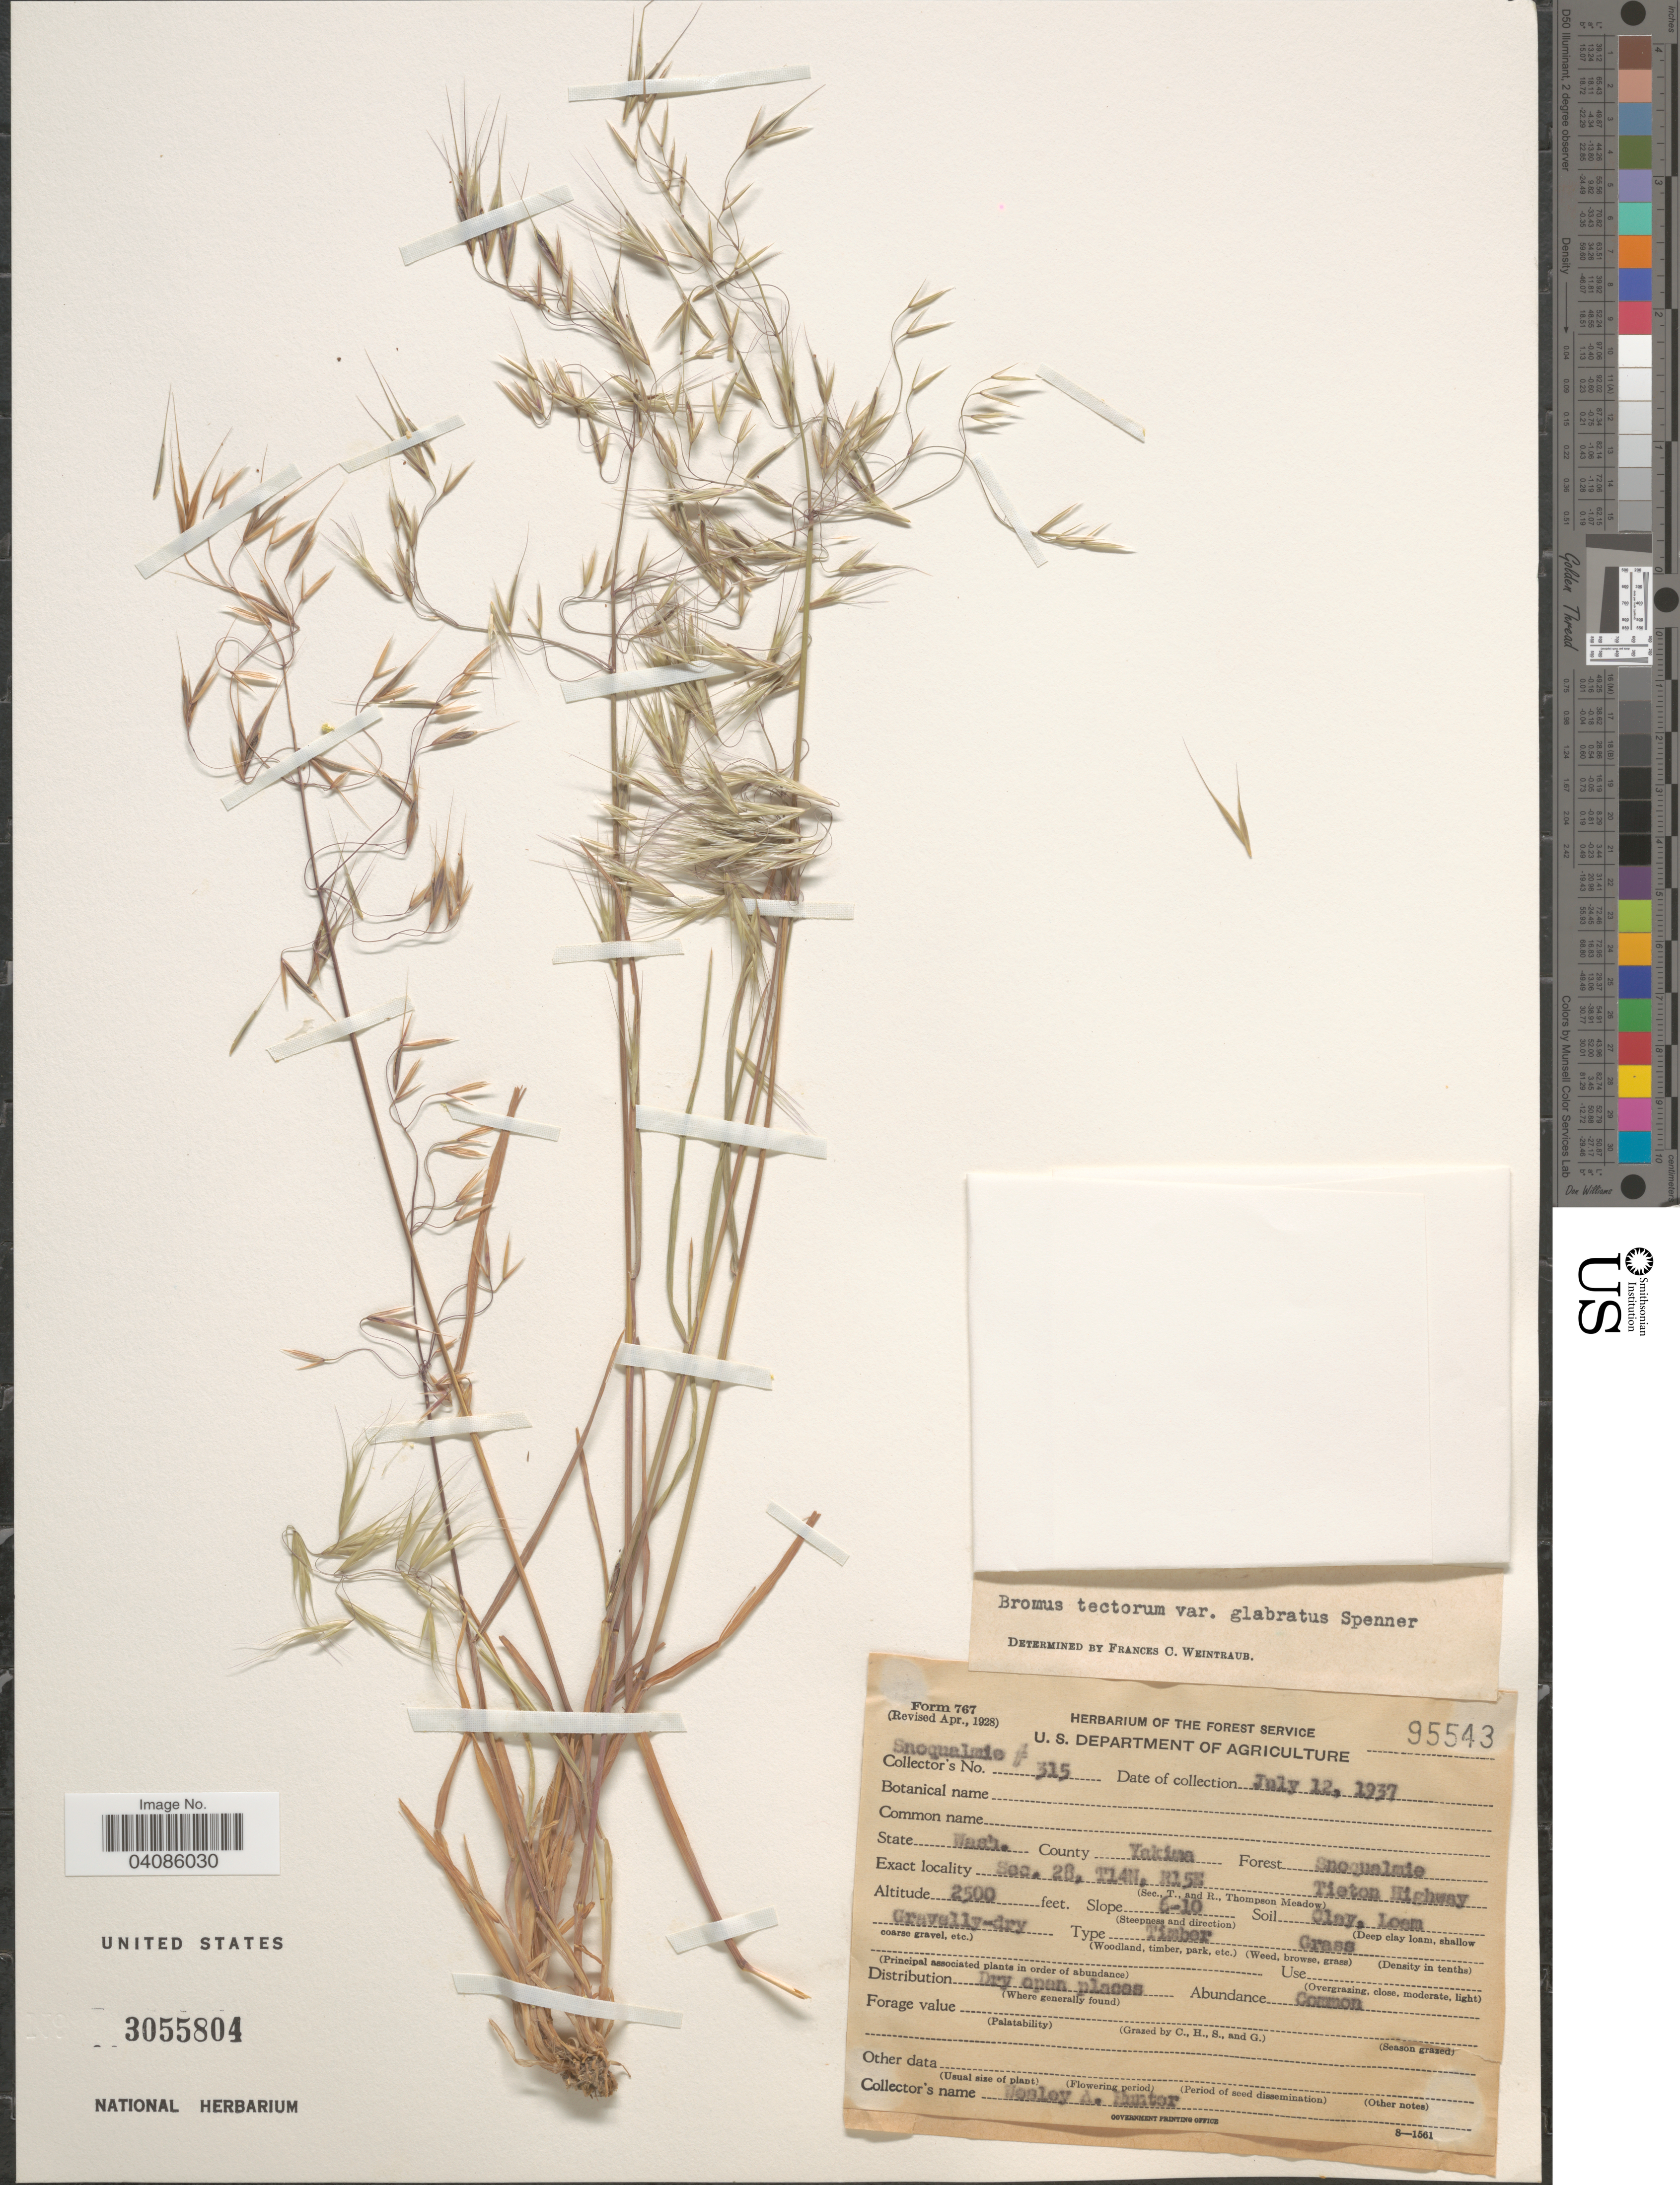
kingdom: Plantae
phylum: Tracheophyta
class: Liliopsida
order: Poales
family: Poaceae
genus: Bromus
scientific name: Bromus tectorum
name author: L.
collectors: W. Hunter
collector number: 315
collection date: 1937-07-12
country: United States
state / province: Washington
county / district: Yakima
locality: County Yakima. Forest Snoqualmie. Sec. 28, T14N, R15E. Tieton Highway.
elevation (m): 762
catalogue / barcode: US 3055804